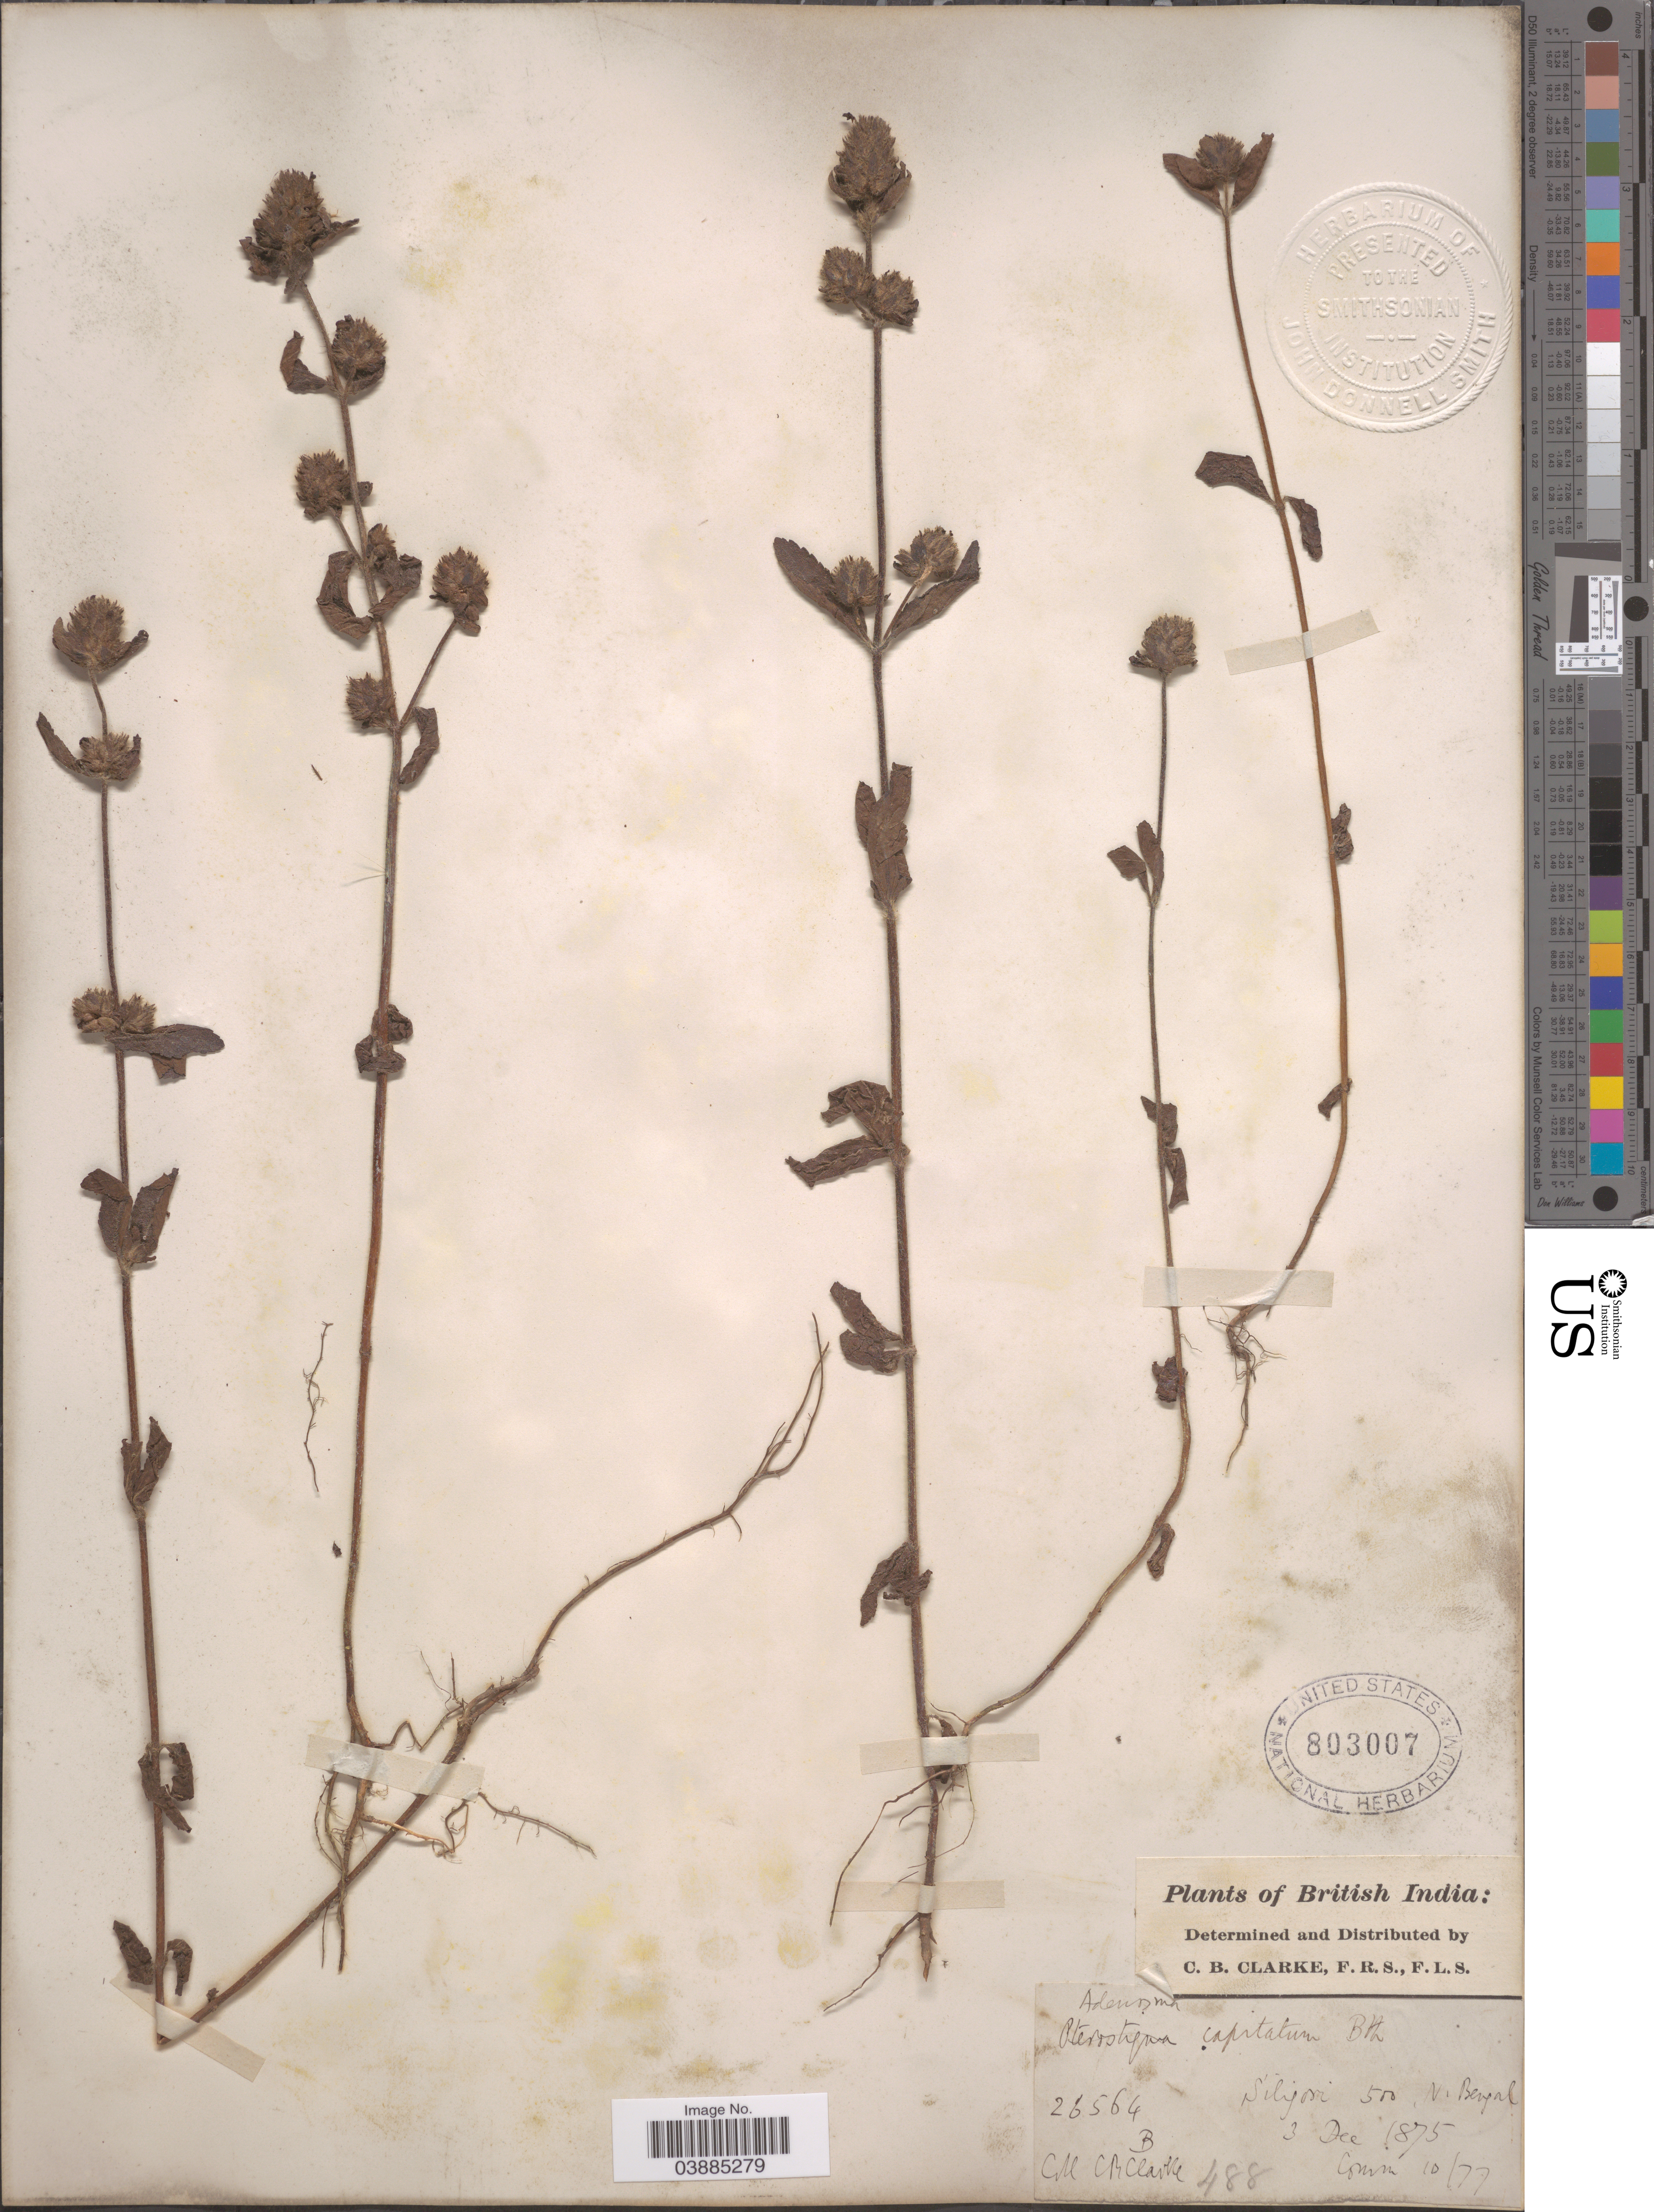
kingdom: Plantae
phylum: Tracheophyta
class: Magnoliopsida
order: Lamiales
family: Plantaginaceae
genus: Adenosma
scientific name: Adenosma indianum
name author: (Lour.) Merr.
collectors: C. B. Clarke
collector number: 26564B/488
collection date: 1875-12-03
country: India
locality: British India. Siligori, N. Bengal.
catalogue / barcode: US 803007